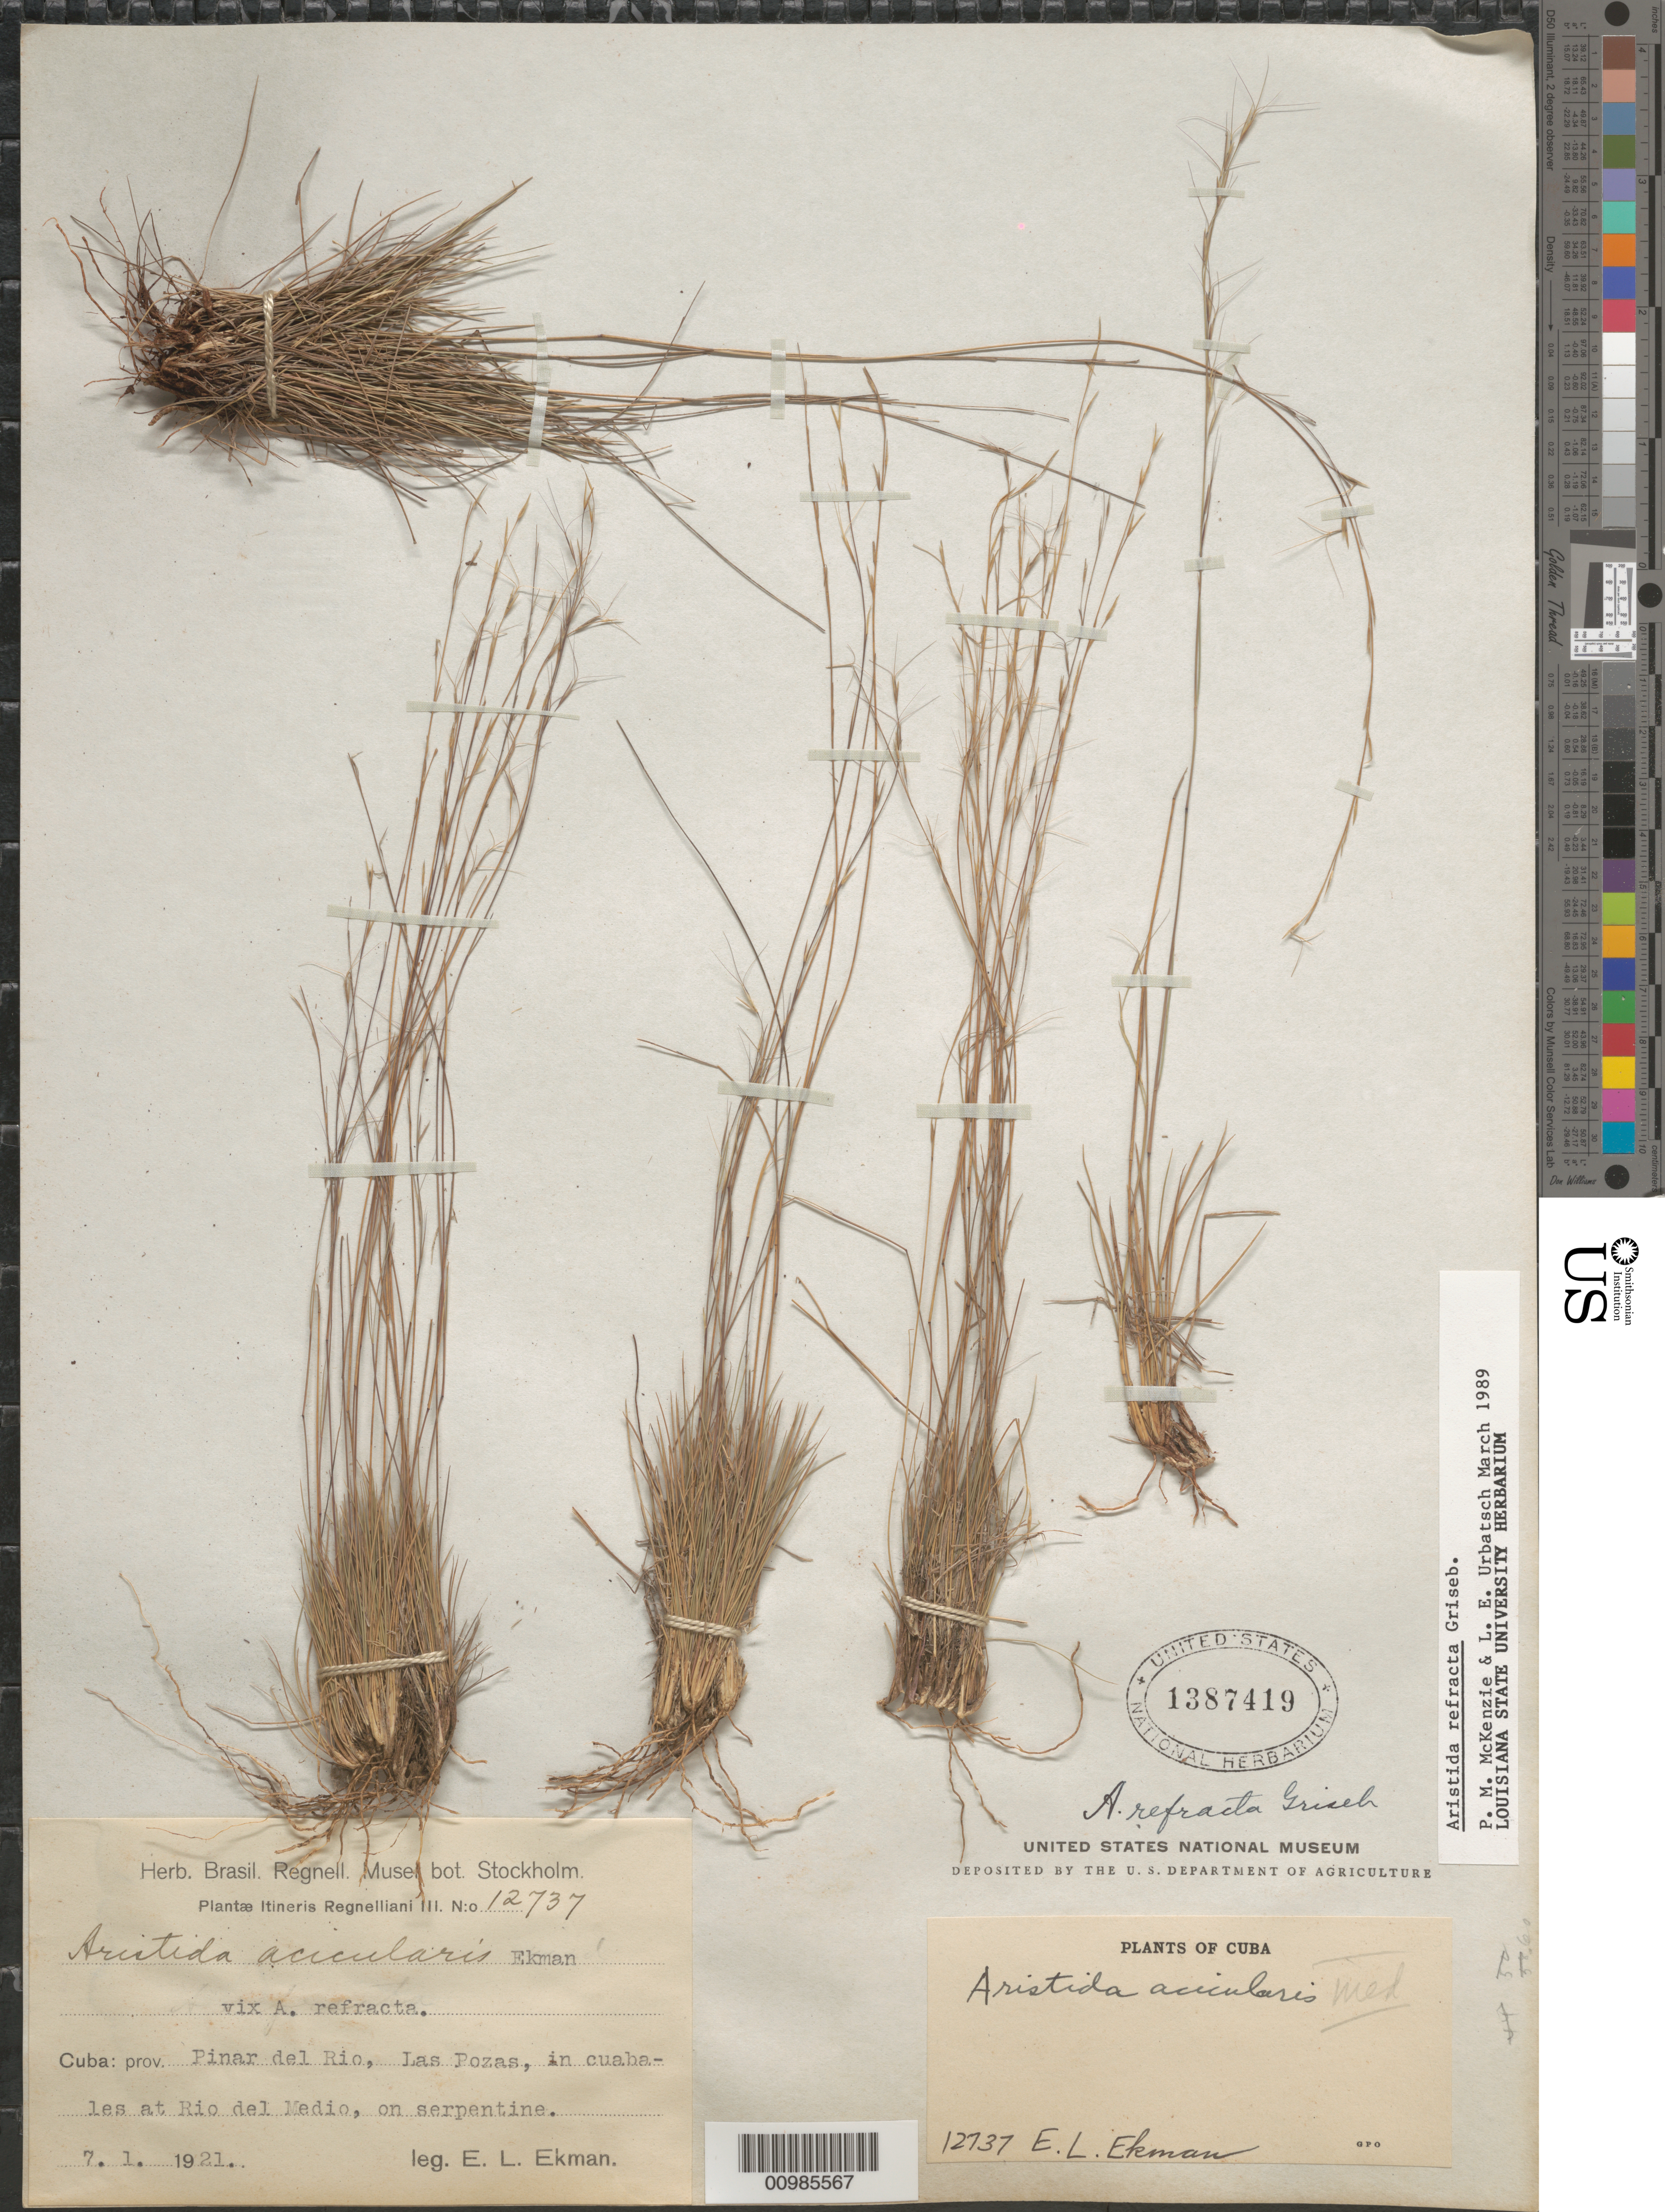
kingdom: Plantae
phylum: Tracheophyta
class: Liliopsida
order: Poales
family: Poaceae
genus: Aristida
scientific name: Aristida refracta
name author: Griseb.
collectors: E. L. Ekman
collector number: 12737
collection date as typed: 07 Jan 1921 or 01 Jul 1921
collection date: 1921-01-07 or 1921-07-01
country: Cuba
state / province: Pinar del Rio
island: Cuba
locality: Las Pozas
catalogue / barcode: US 1387419